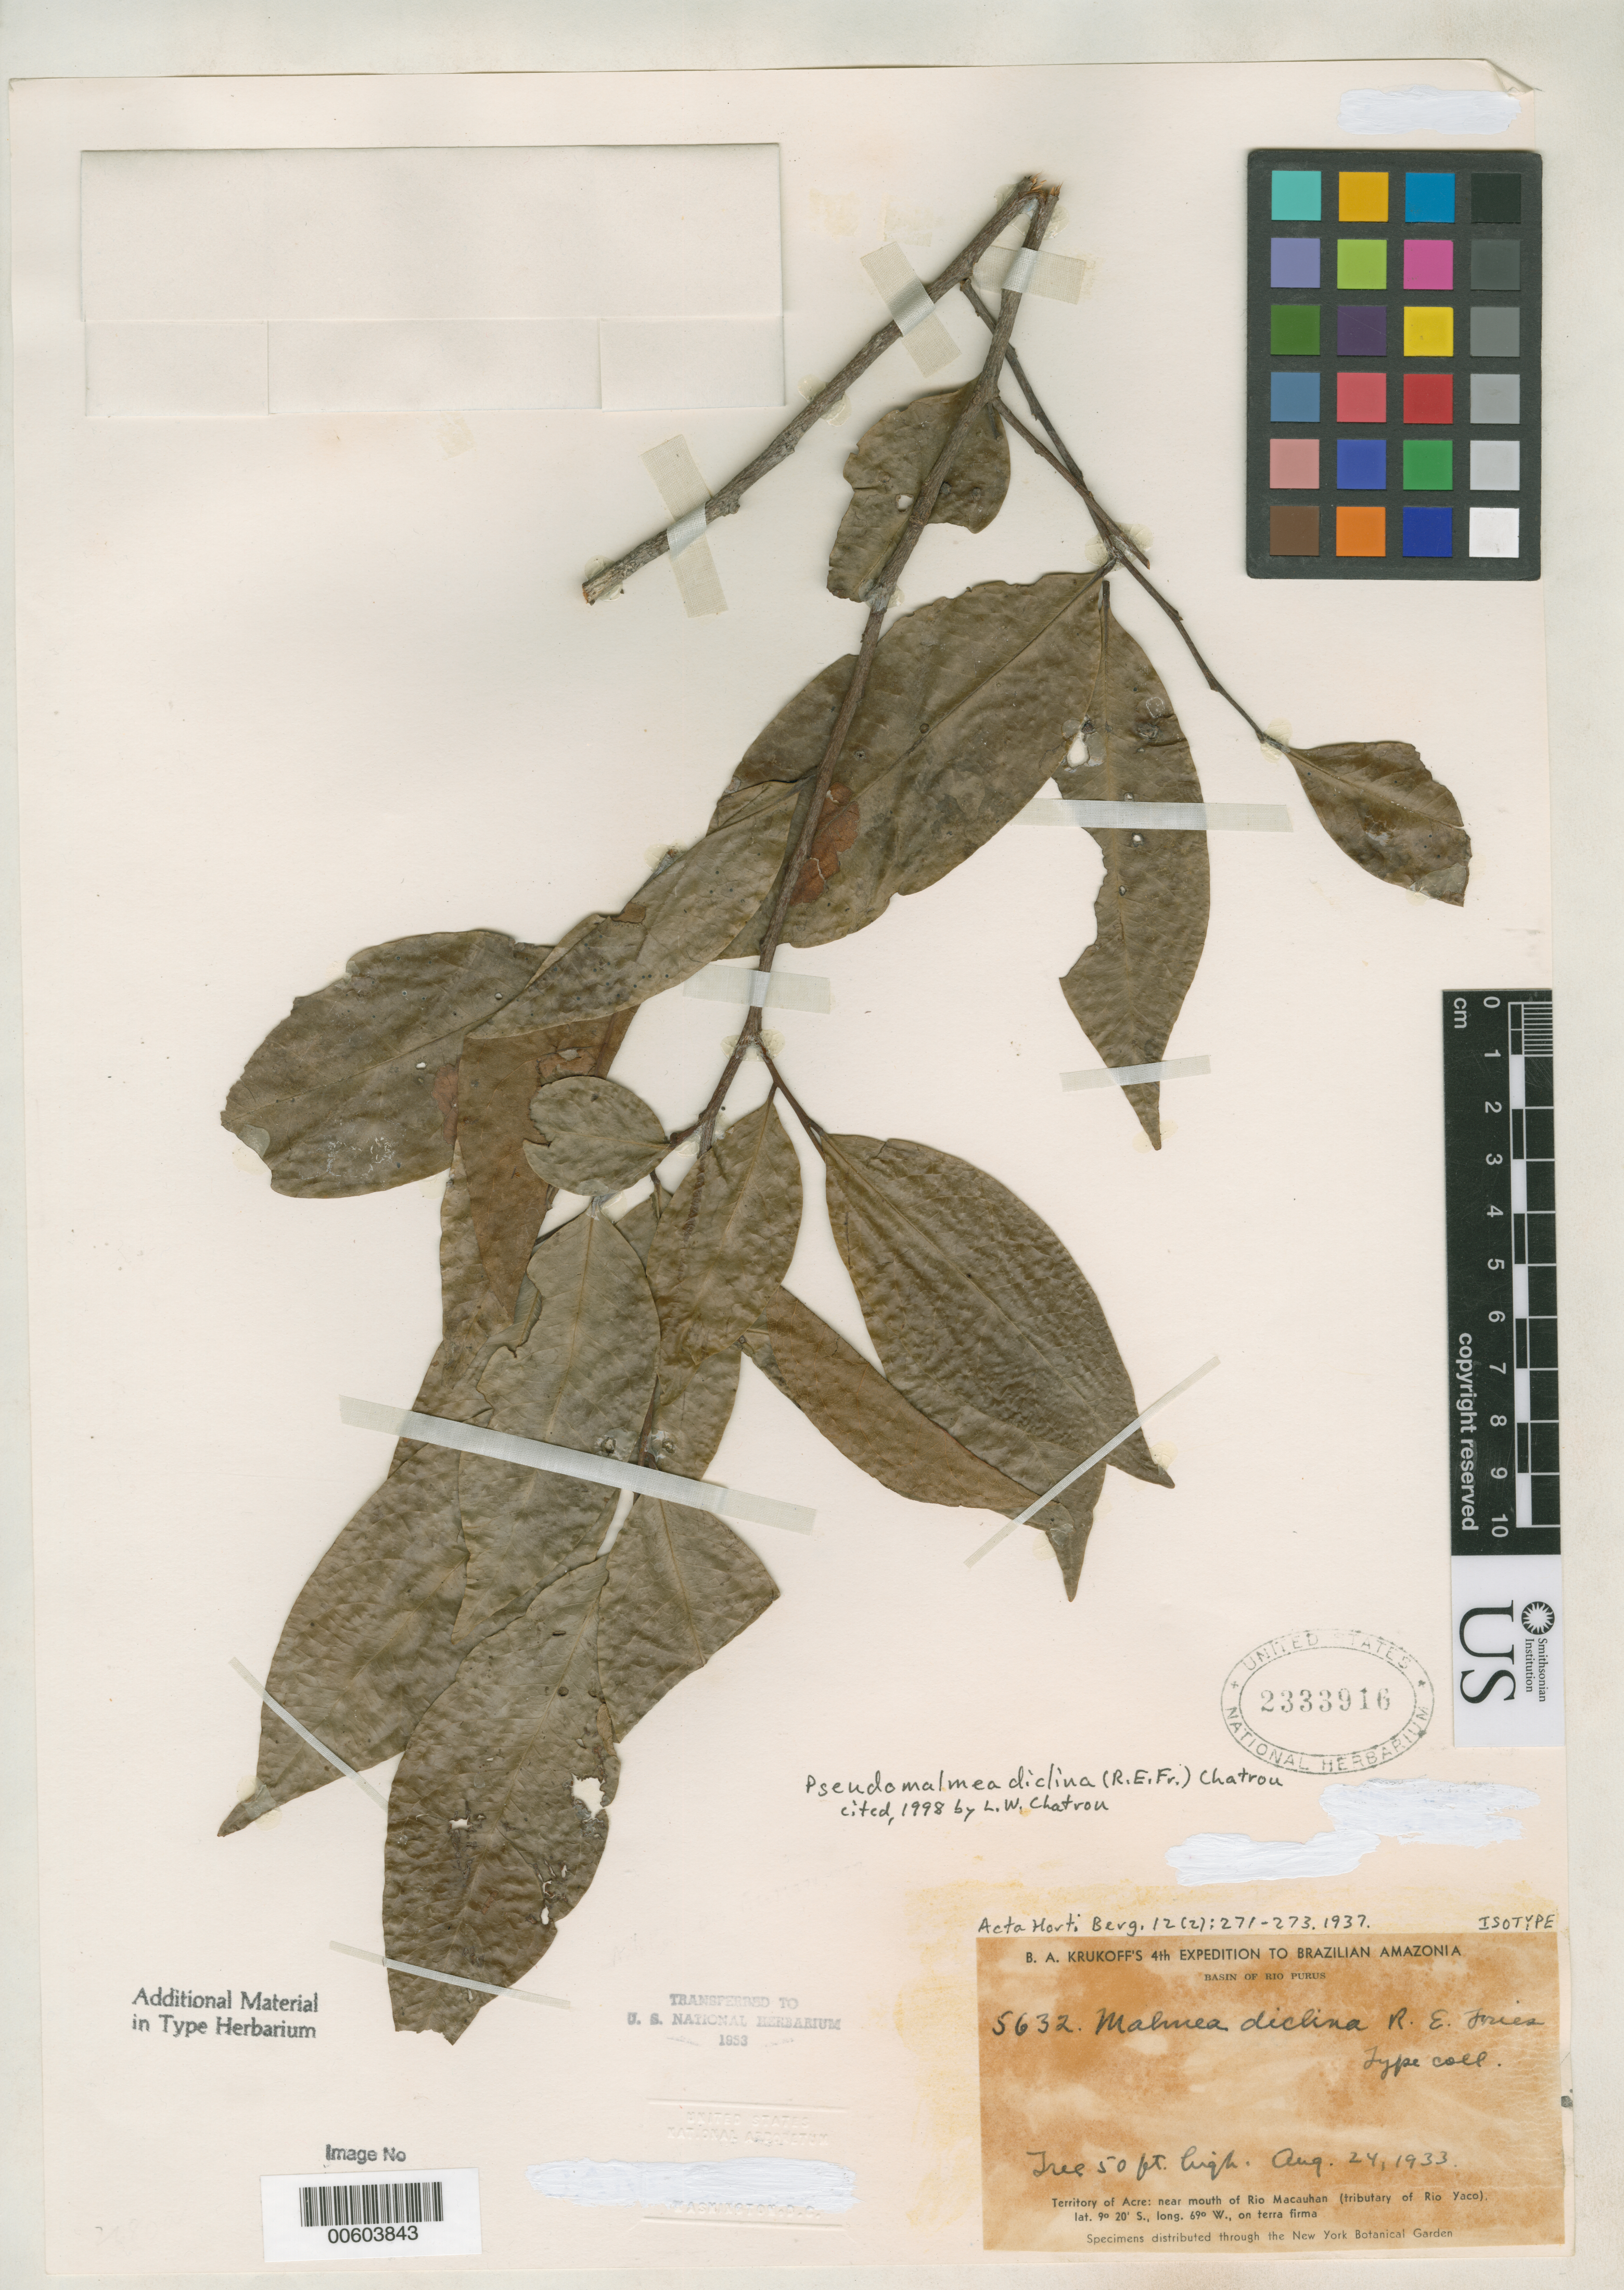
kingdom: Plantae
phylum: Tracheophyta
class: Magnoliopsida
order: Magnoliales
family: Annonaceae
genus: Malmea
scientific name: Malmea diclina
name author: R.E. Fr.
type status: Isotype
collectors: B. A. Krukoff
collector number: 5632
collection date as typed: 24 Aug 1933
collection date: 1933-08-24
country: Brazil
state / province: Acre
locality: Near mouth of Río Macauhan, tributary of Río Yaco.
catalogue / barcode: US 2333916